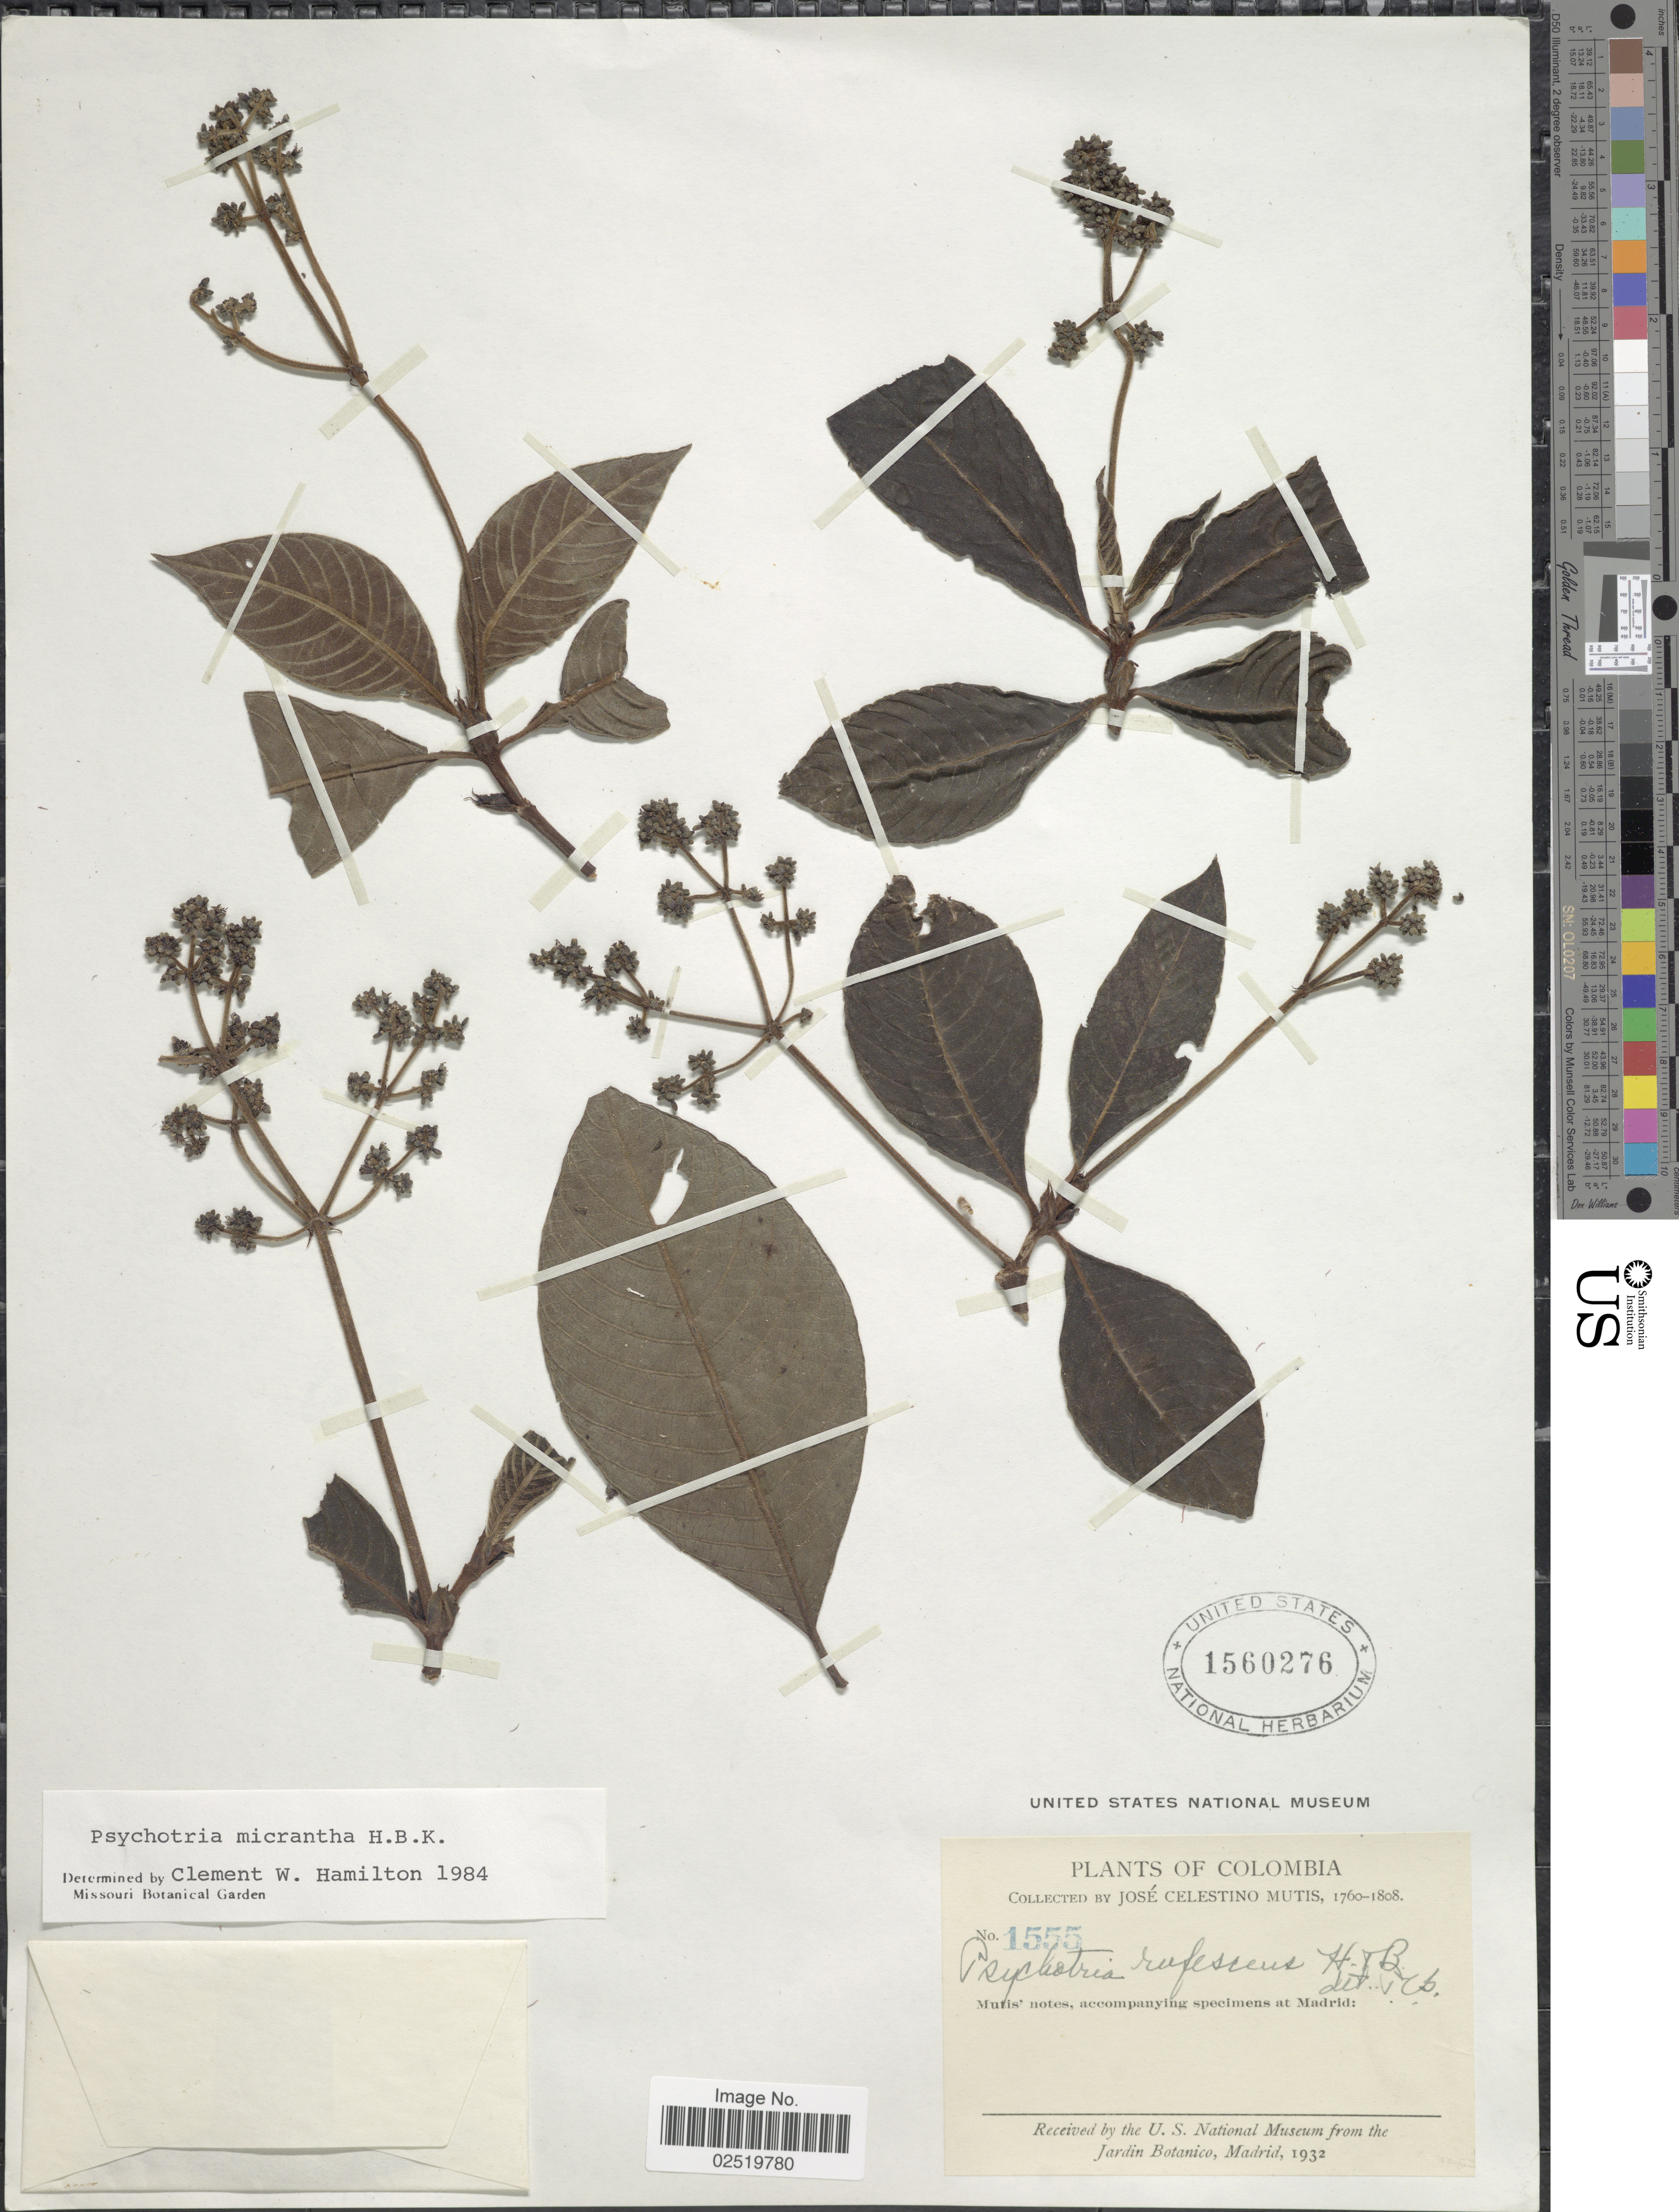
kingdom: Plantae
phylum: Tracheophyta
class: Magnoliopsida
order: Gentianales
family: Rubiaceae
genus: Psychotria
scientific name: Psychotria micrantha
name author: Kunth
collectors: J. C. B. Mutis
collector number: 1555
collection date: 1760/1808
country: Colombia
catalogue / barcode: US 1560276